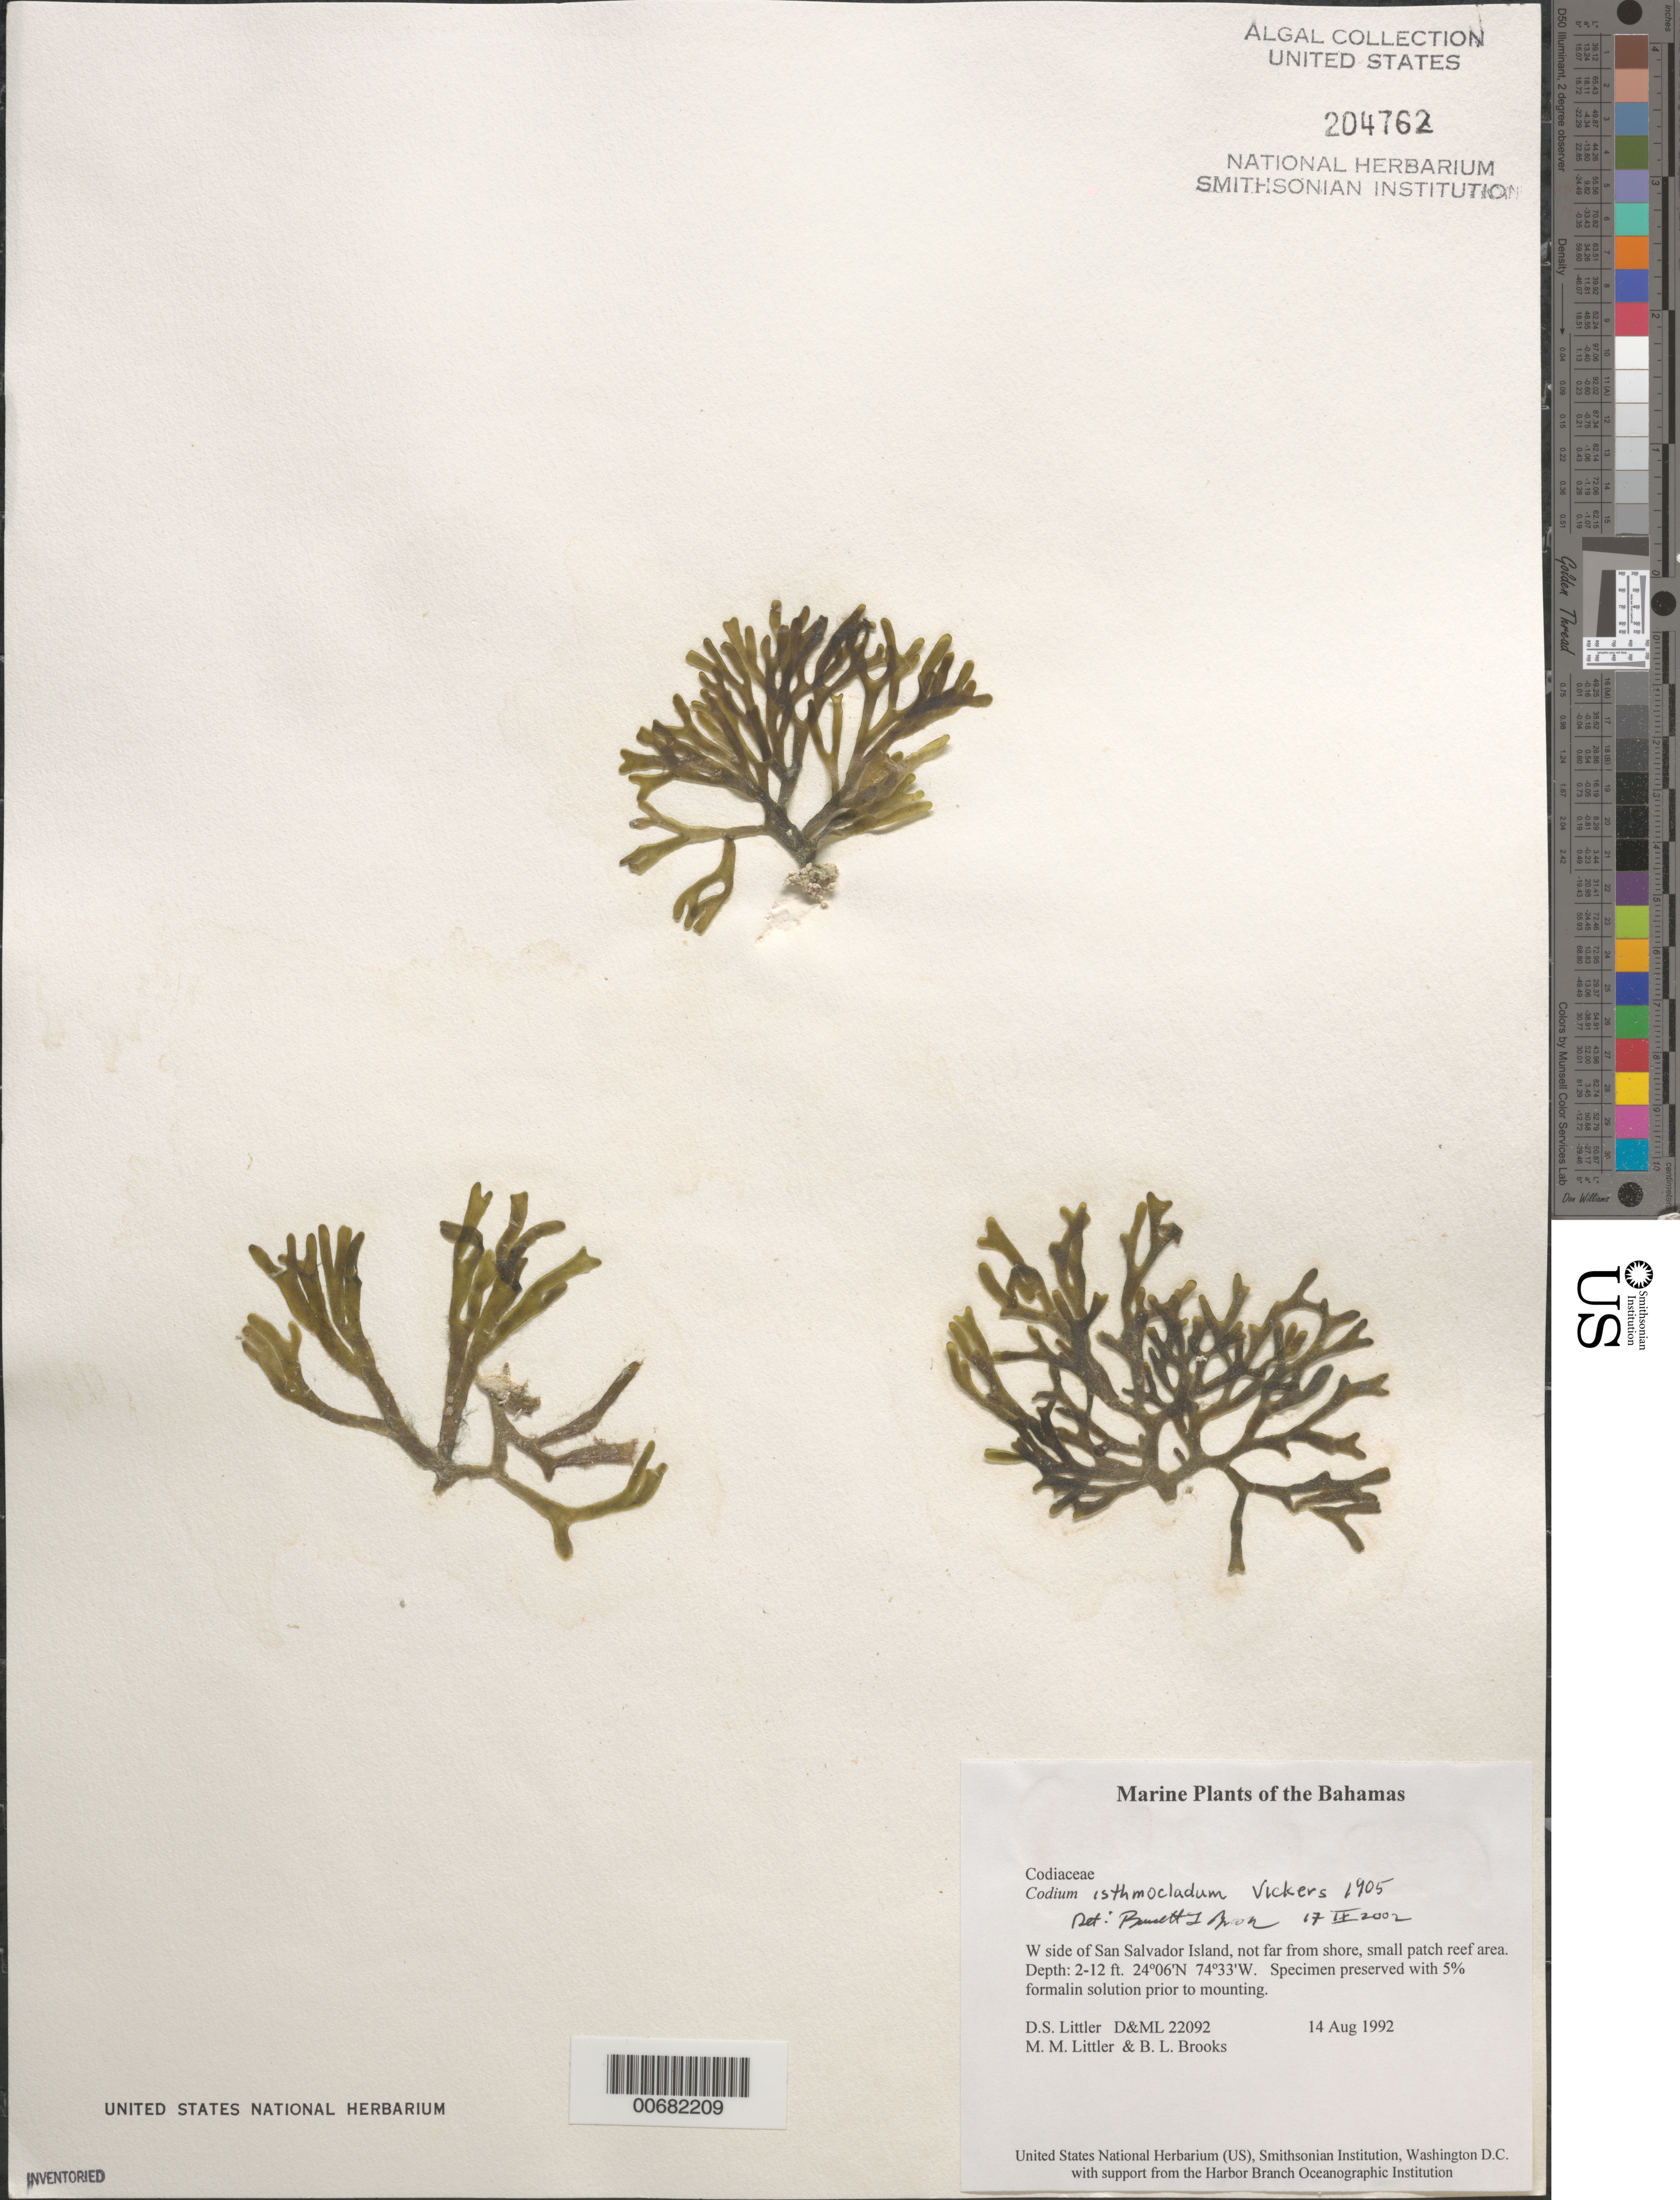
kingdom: Plantae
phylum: Chlorophyta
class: Ulvophyceae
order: Bryopsidales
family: Codiaceae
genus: Codium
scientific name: Codium isthmocladum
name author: Vickers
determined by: Brooks, B. L., (BOT), Smithsonian Institution - National Museum of Natural History (UNITED STATES)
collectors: D. S. Littler, M. M. Littler & B. Brooks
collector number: D&ML 22092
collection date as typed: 14 Aug 1992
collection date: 1992-08-14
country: Bahamas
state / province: San Salvador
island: San Salvador Island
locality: West side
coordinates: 24 06' N, 74 33' W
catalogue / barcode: US 204762